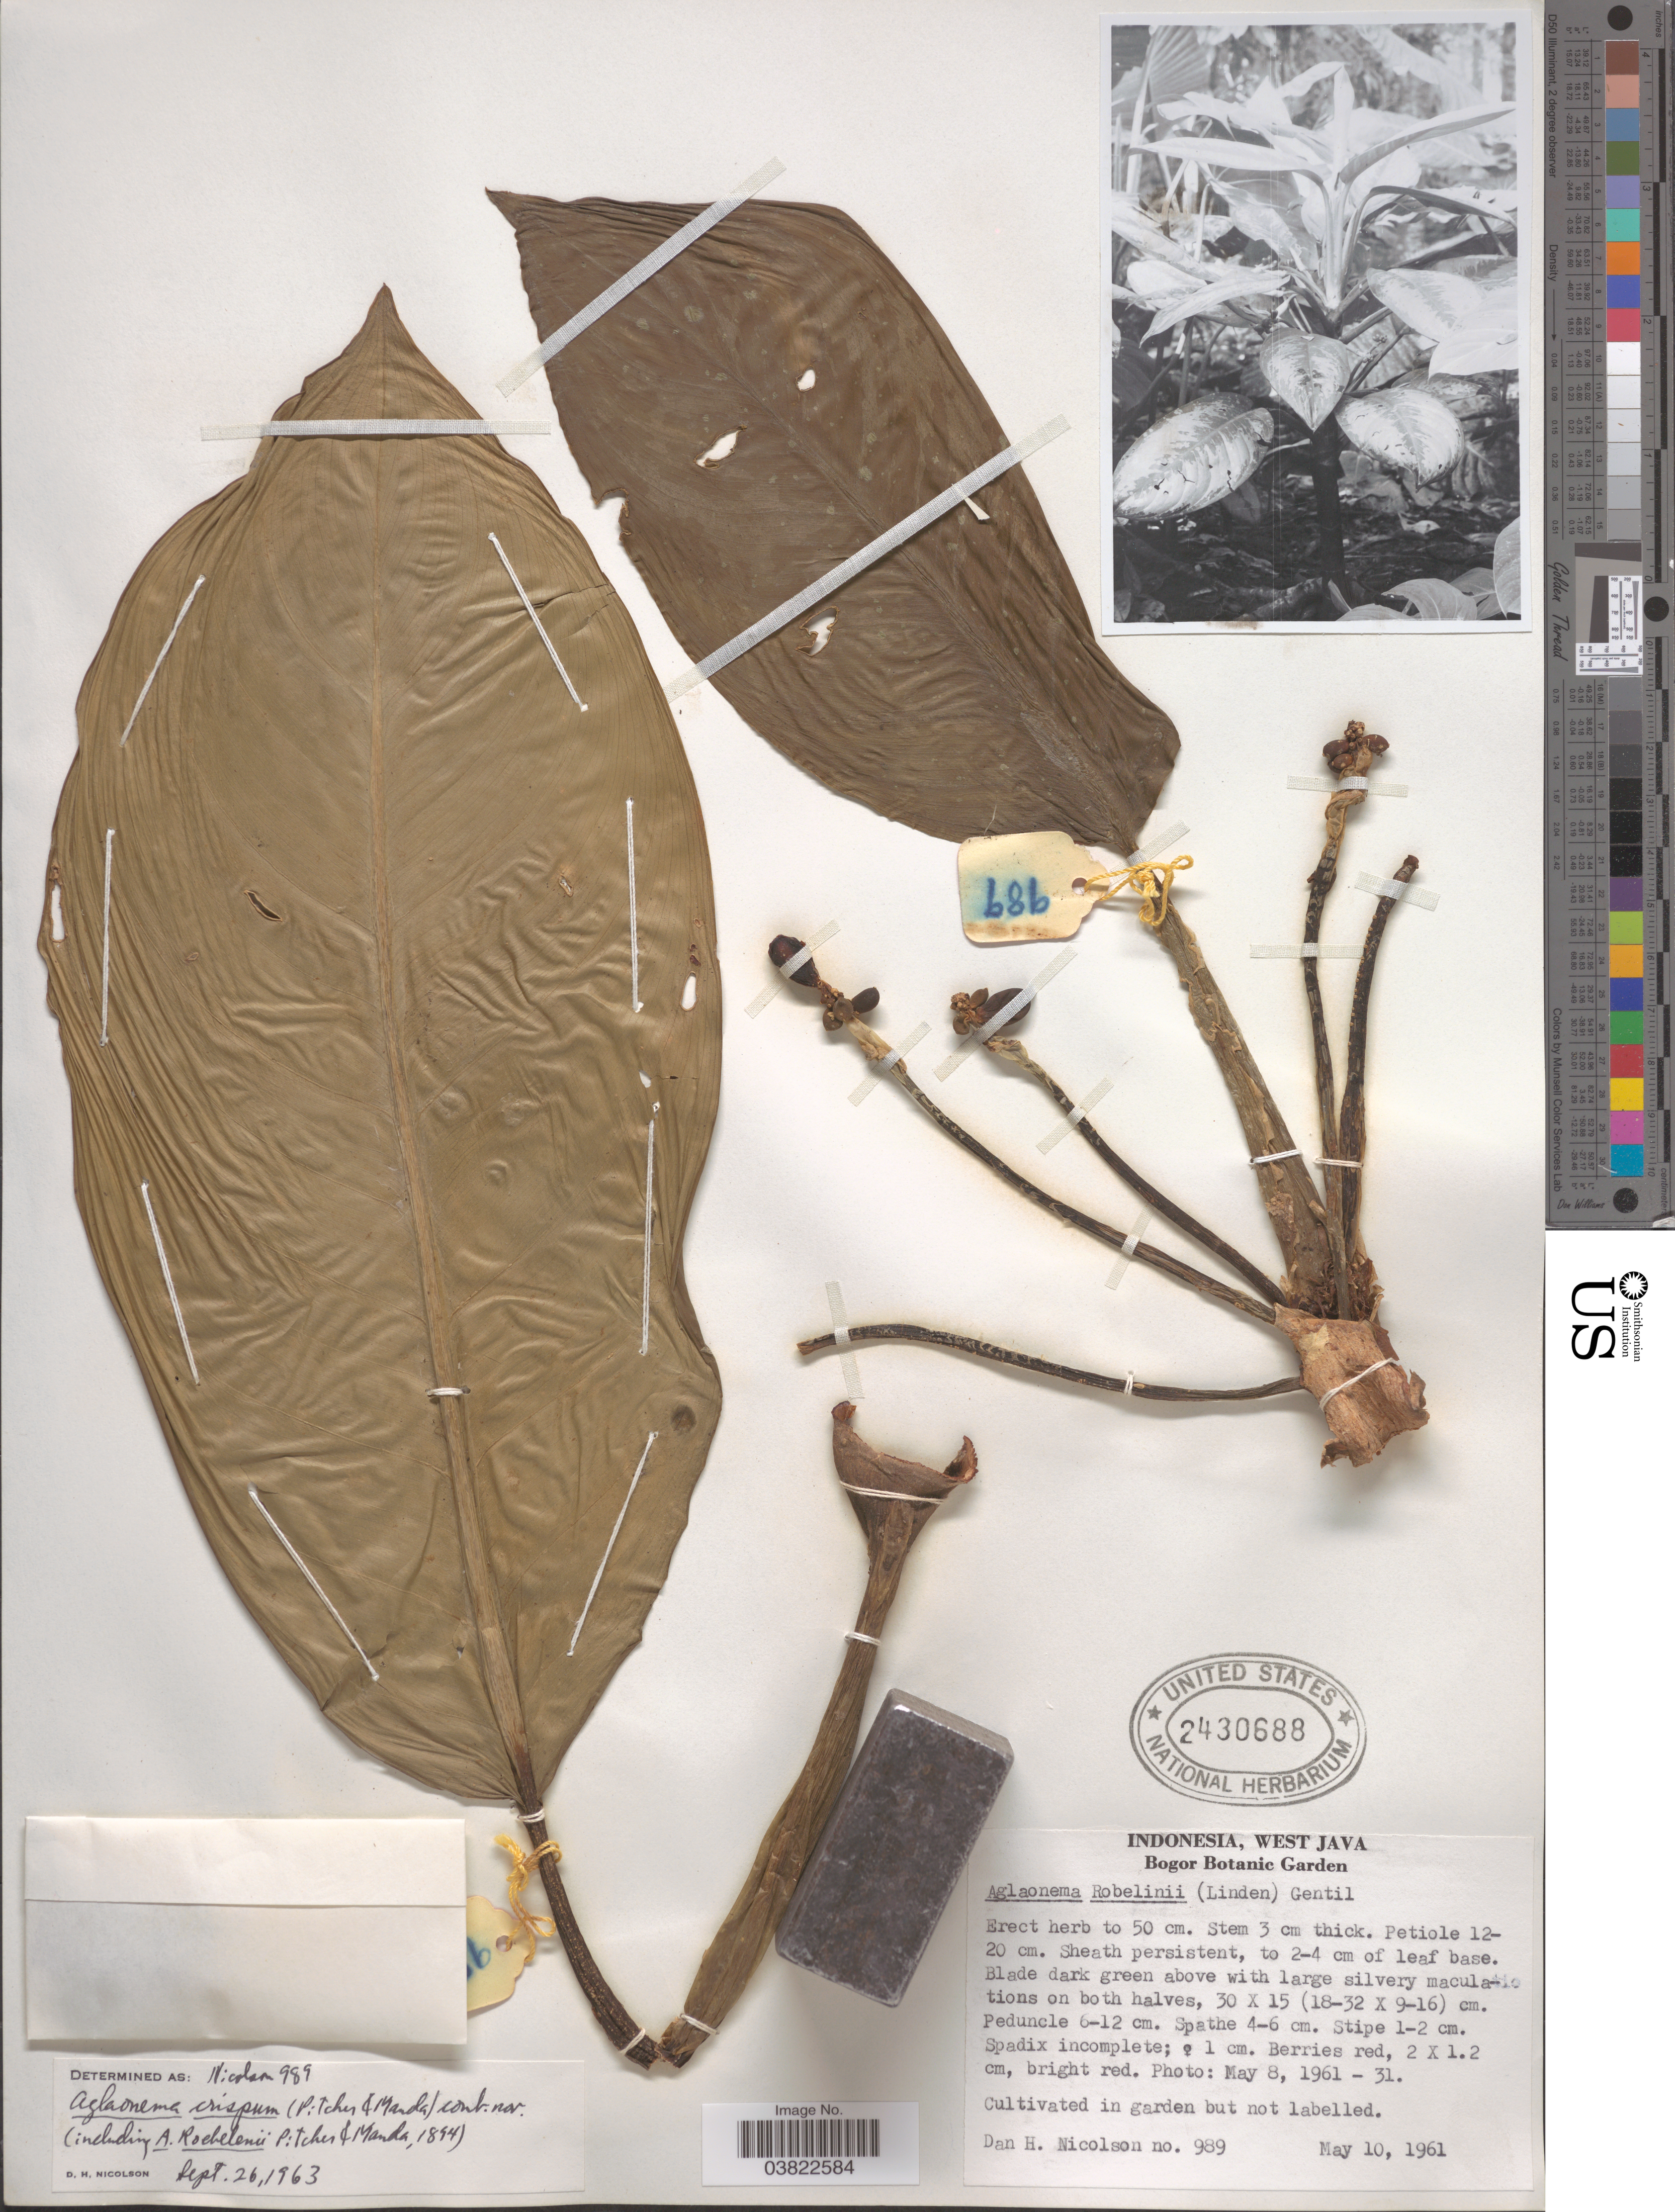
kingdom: Plantae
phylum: Tracheophyta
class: Liliopsida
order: Alismatales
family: Araceae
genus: Aglaonema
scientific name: Aglaonema crispum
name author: (Pitcher & Manda) Nicolson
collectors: D. H. Nicolson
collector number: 989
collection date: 1961-05-10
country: Indonesia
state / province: Java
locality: West Java. Bogor Botanic Garden.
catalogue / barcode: US 2430688